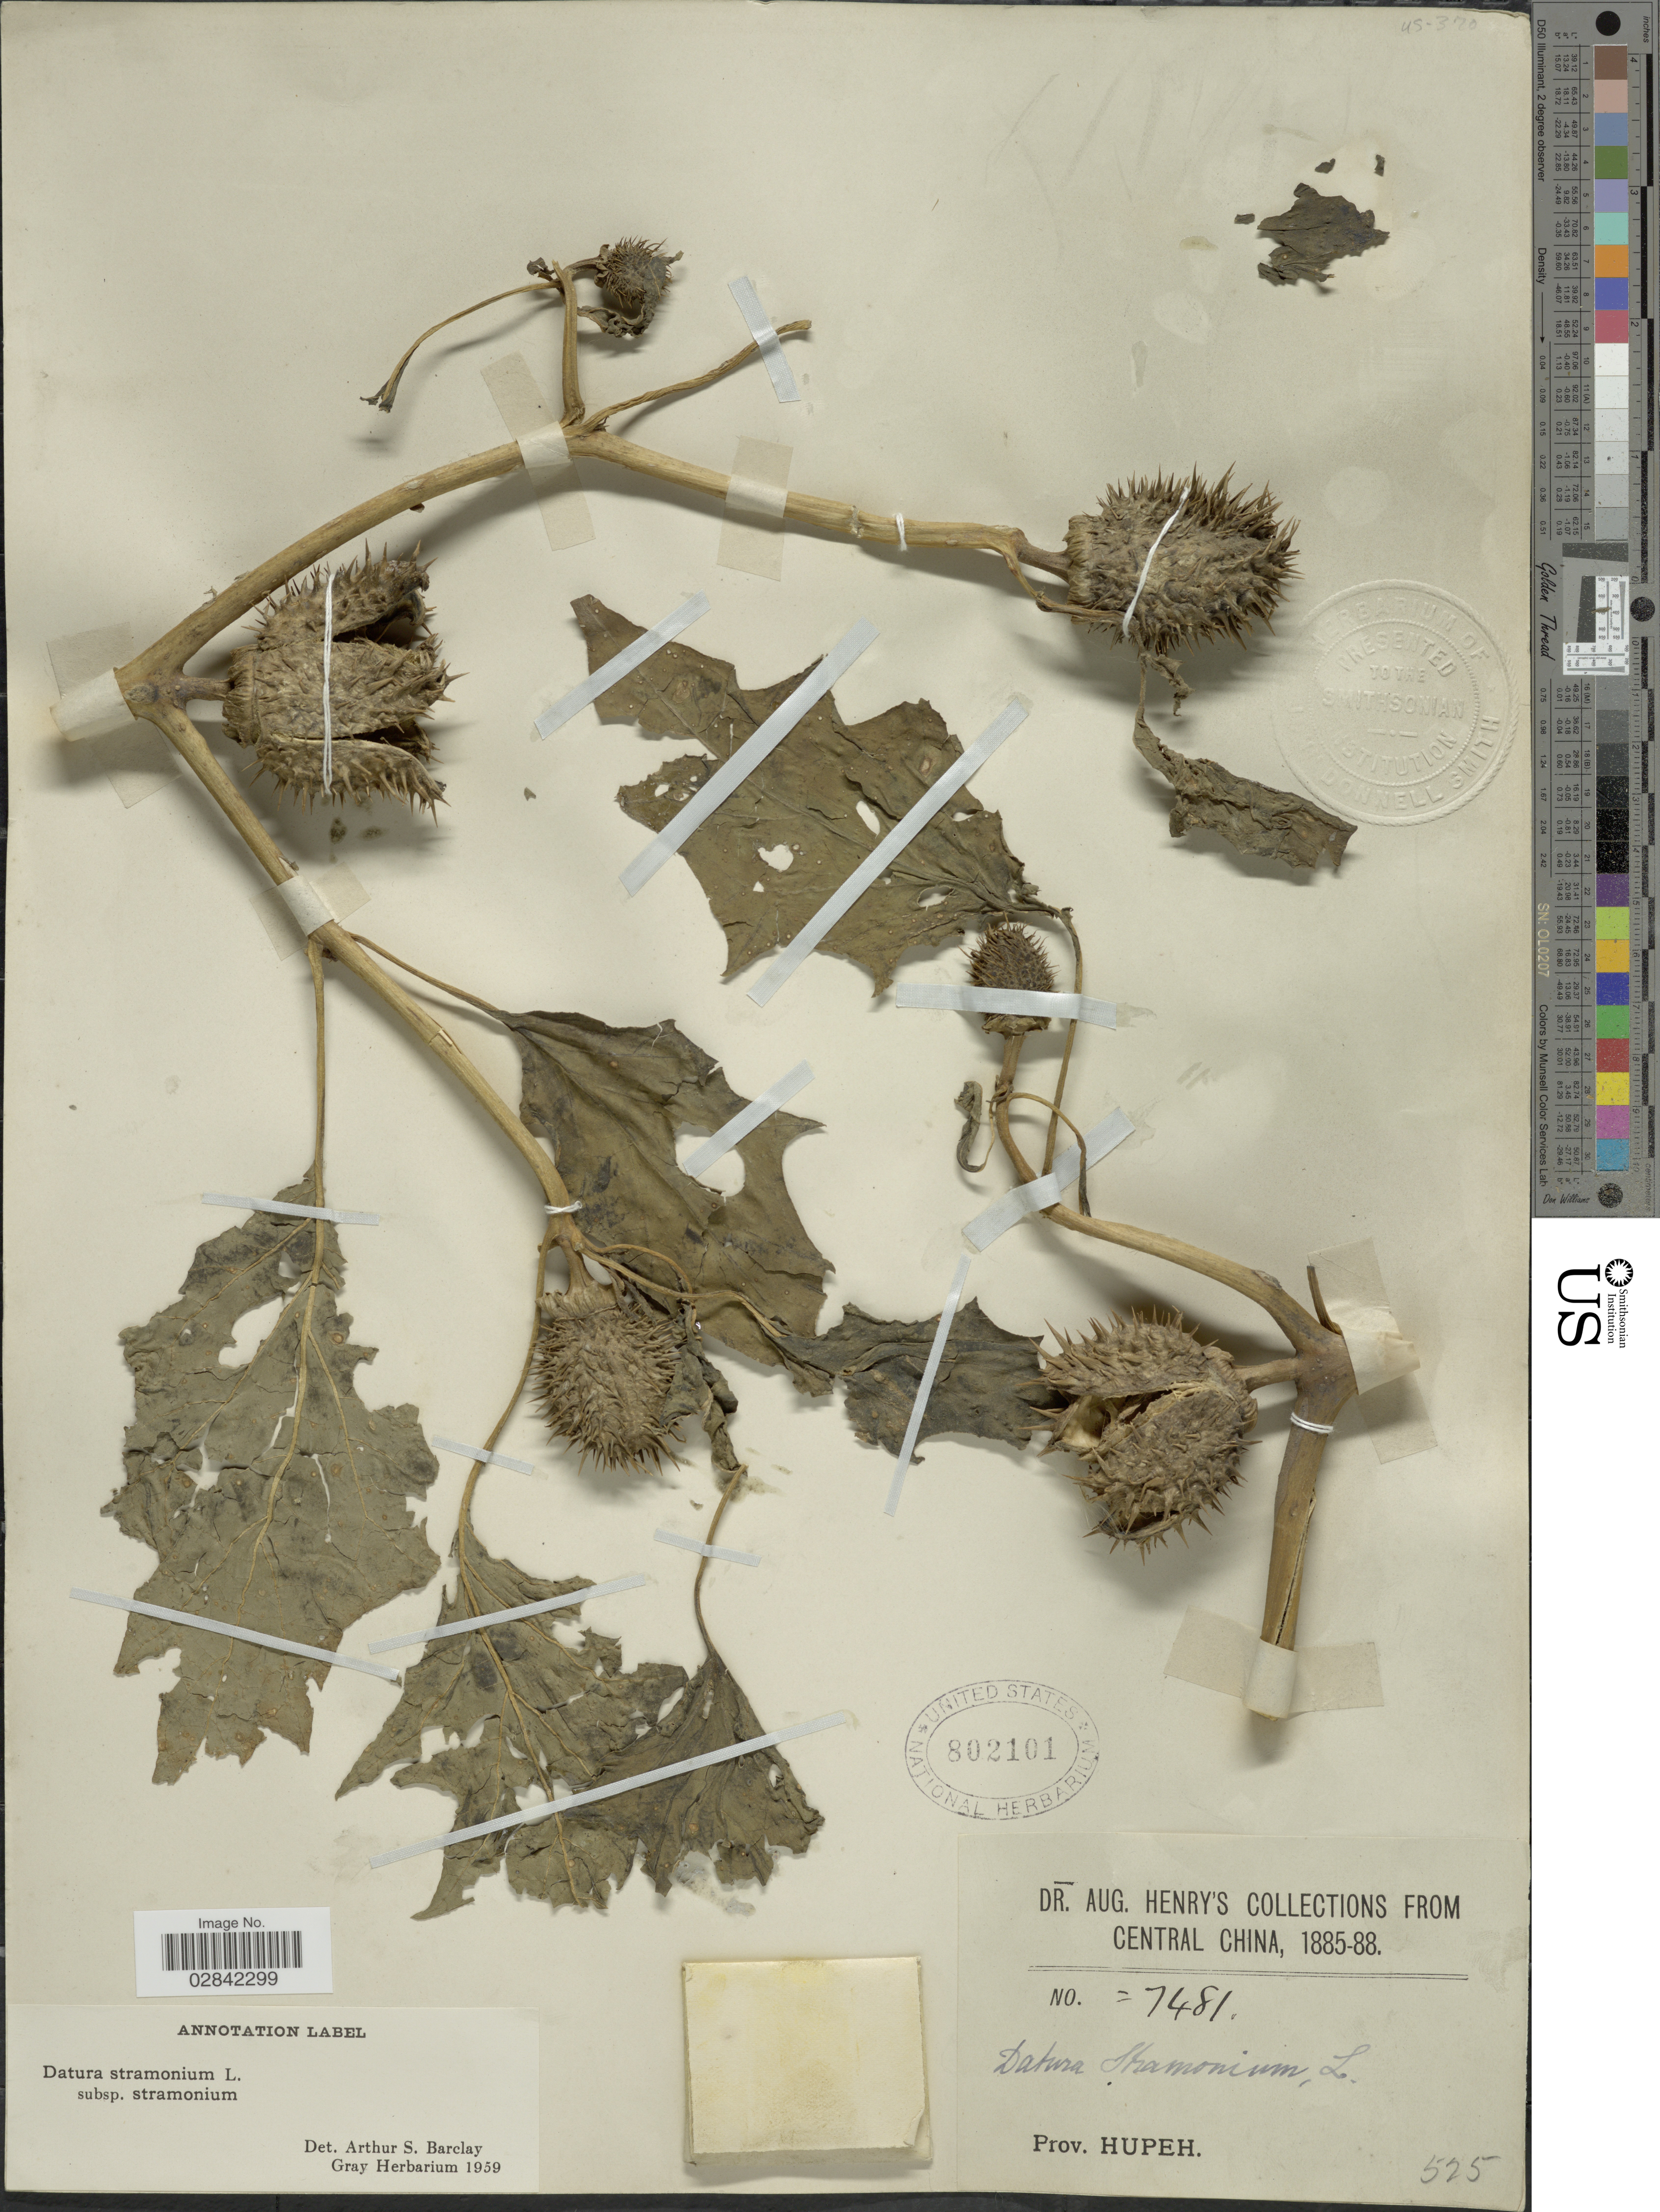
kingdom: Plantae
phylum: Tracheophyta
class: Magnoliopsida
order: Solanales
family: Solanaceae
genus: Datura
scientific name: Datura stramonium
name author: L.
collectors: A. Henry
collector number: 7481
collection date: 1885/1888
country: China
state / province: Hubei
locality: Central China, Prov. Hupeh.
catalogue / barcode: US 802101